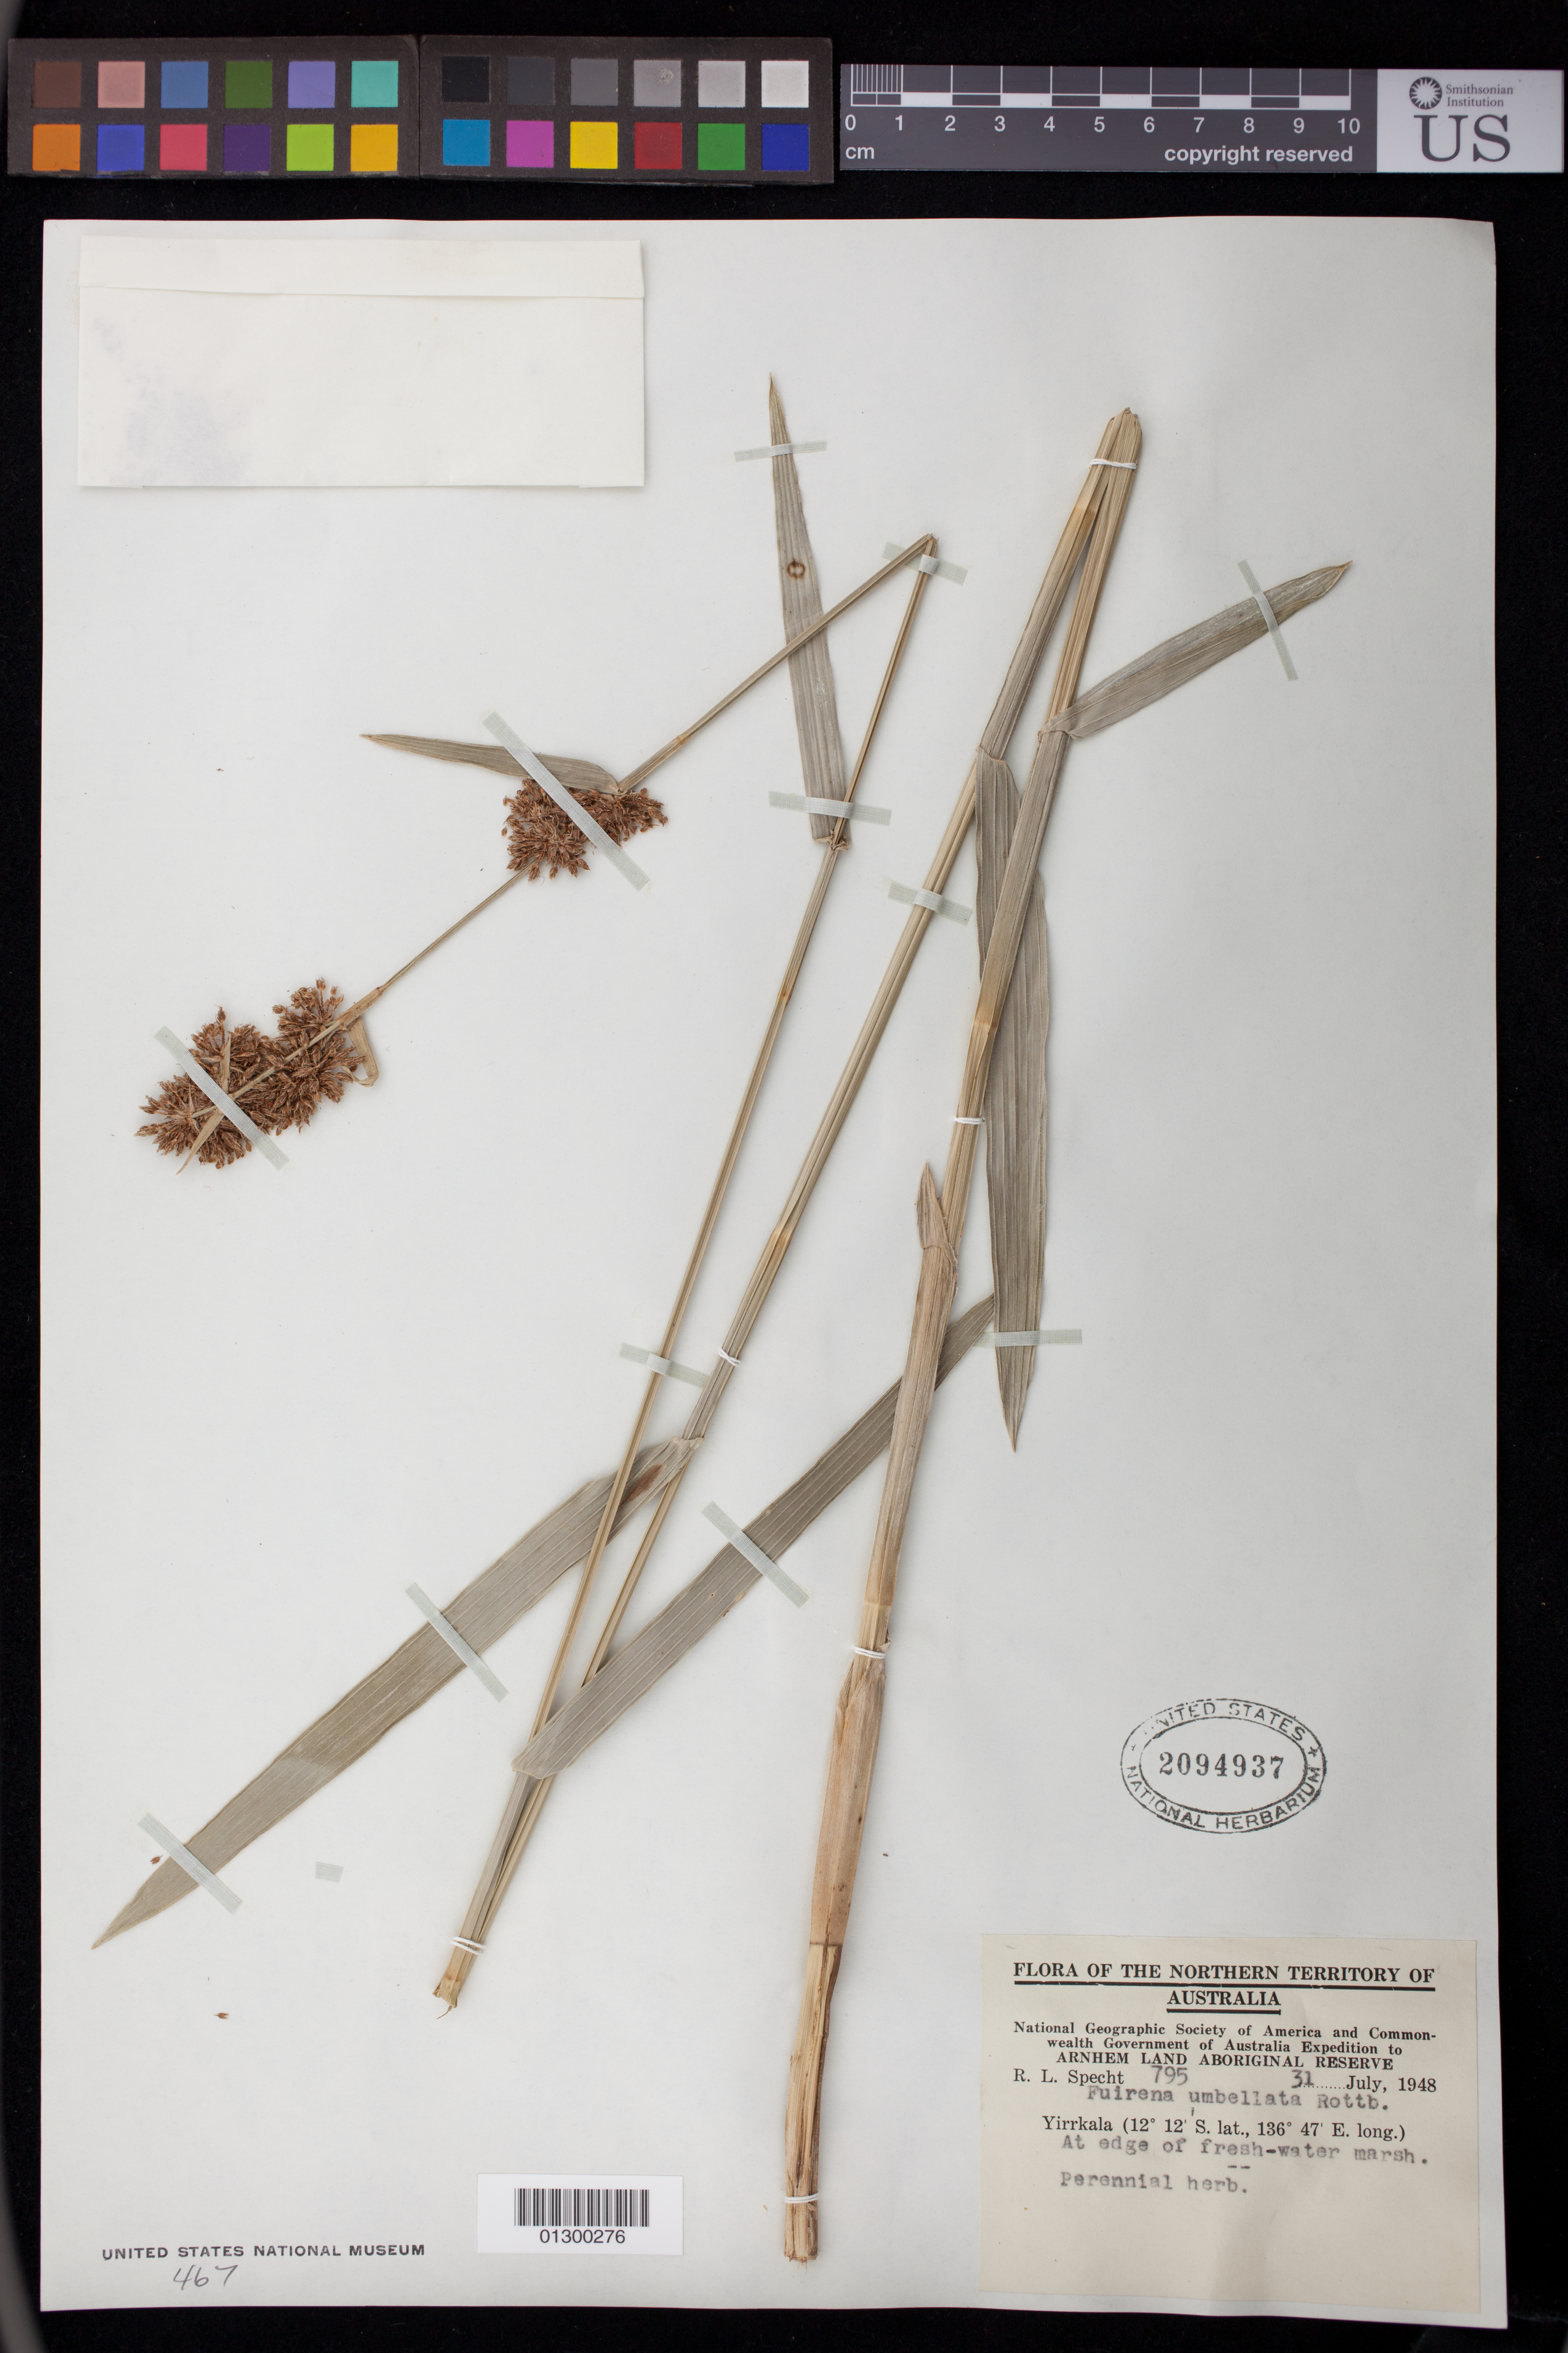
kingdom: Plantae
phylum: Tracheophyta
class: Liliopsida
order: Poales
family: Cyperaceae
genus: Fuirena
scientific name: Fuirena umbellata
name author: Rottb.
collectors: R. L. Specht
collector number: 795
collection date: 1948-07-31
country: Australia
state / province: Northern Territory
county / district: East Arnhem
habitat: At edge of fresh-water marsh.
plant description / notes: Perennial herb.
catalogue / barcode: US 2094937